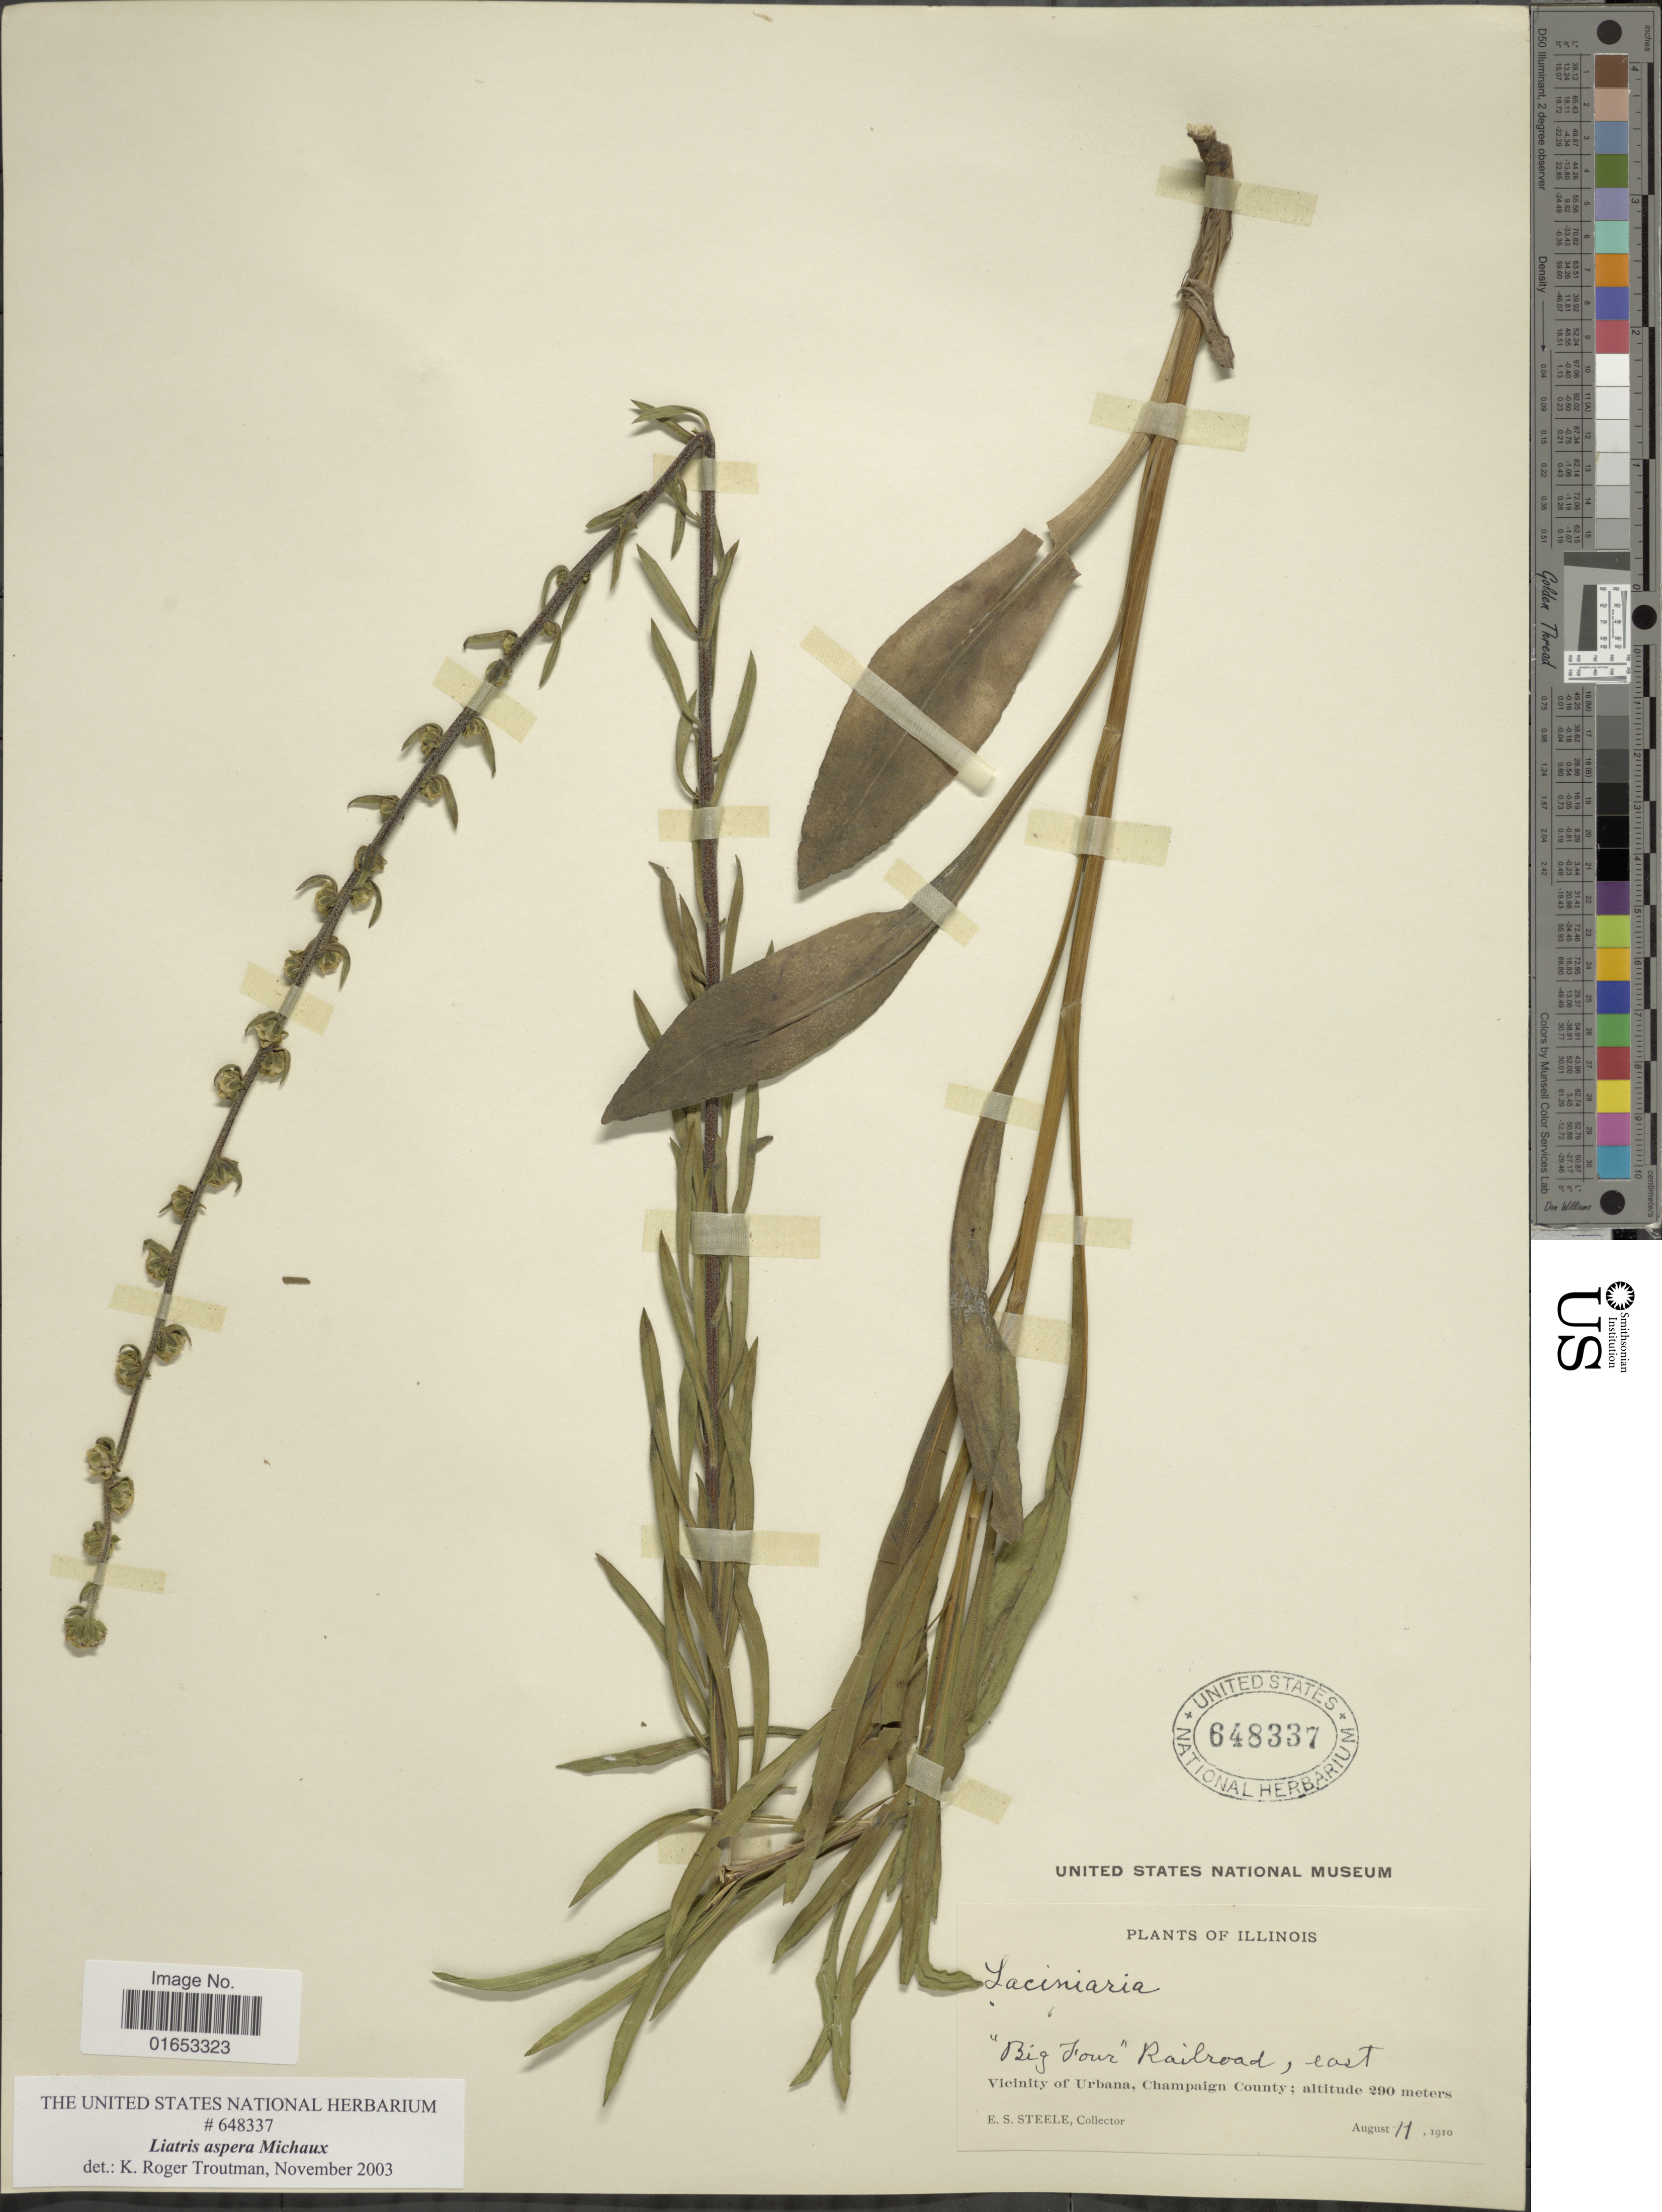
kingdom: Plantae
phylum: Tracheophyta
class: Magnoliopsida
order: Asterales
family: Asteraceae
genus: Liatris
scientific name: Liatris aspera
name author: Michx.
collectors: E. Steele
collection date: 1910-08-11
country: United States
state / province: Illinois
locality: Big Four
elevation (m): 290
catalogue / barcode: US 648337